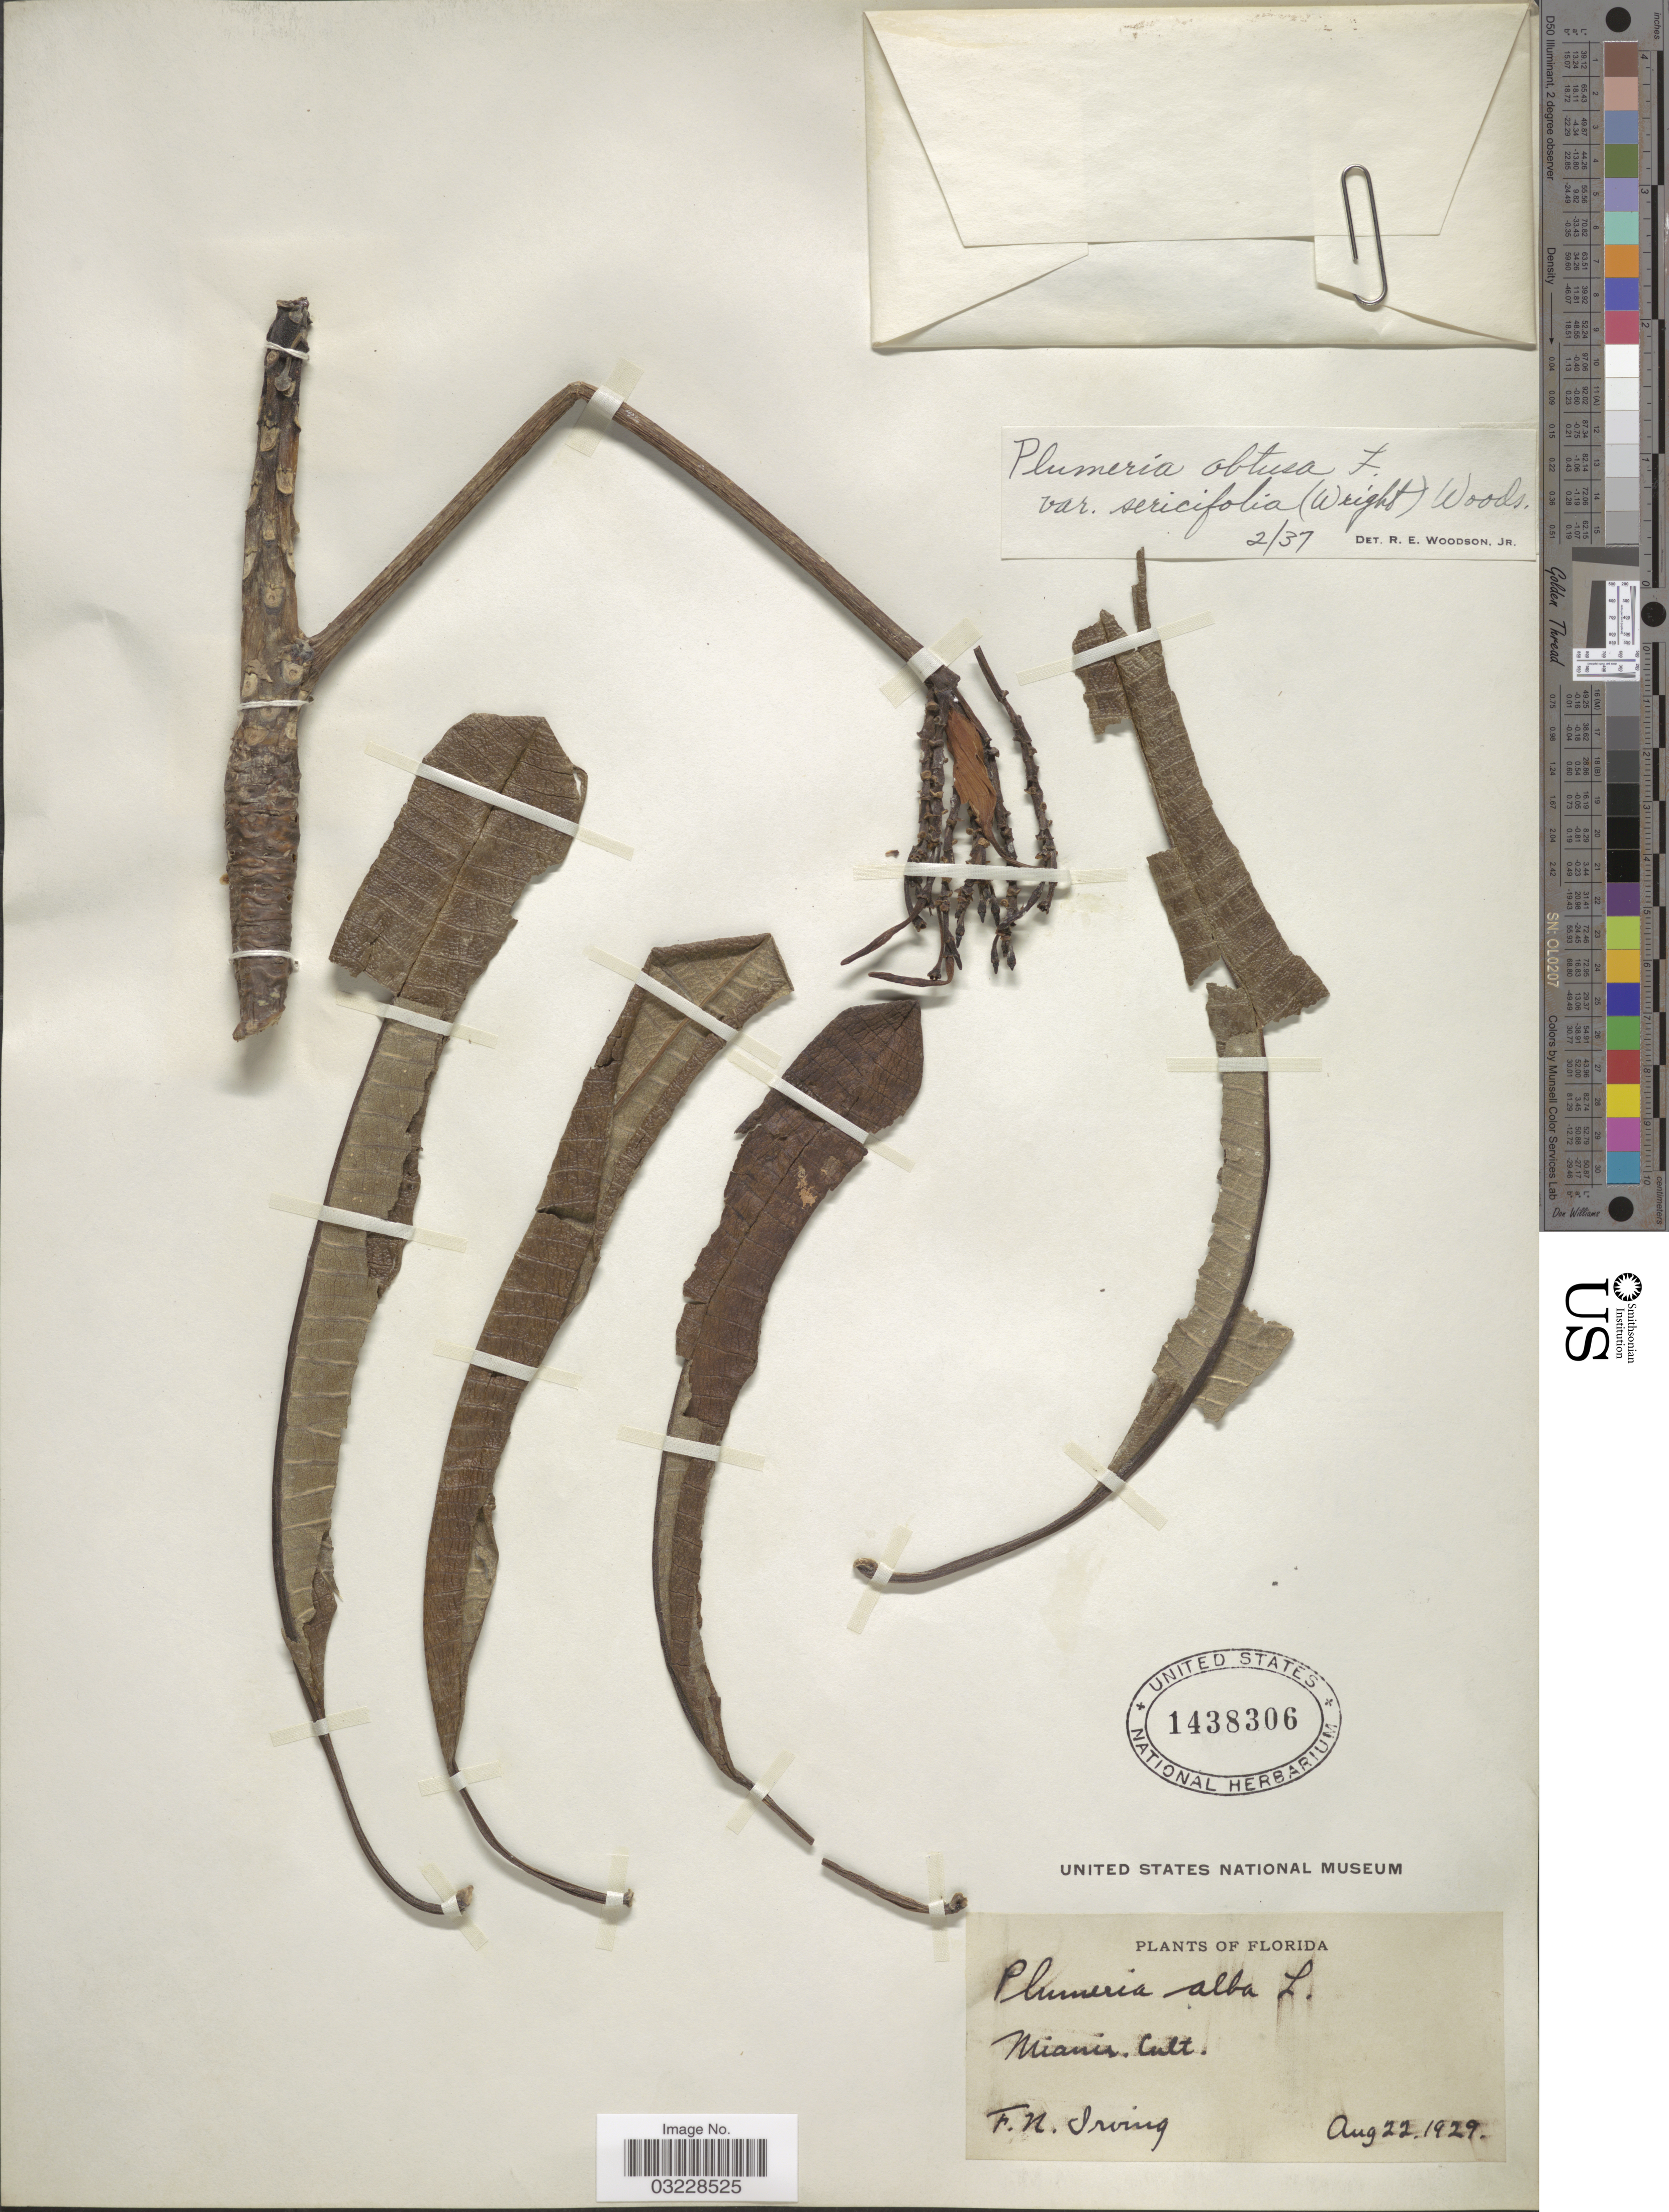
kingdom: Plantae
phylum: Tracheophyta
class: Magnoliopsida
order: Gentianales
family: Apocynaceae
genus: Plumeria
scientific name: Plumeria alba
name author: L.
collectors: F. Irving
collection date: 1929-08-22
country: United States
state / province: Florida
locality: Miami.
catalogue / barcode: US 1438306